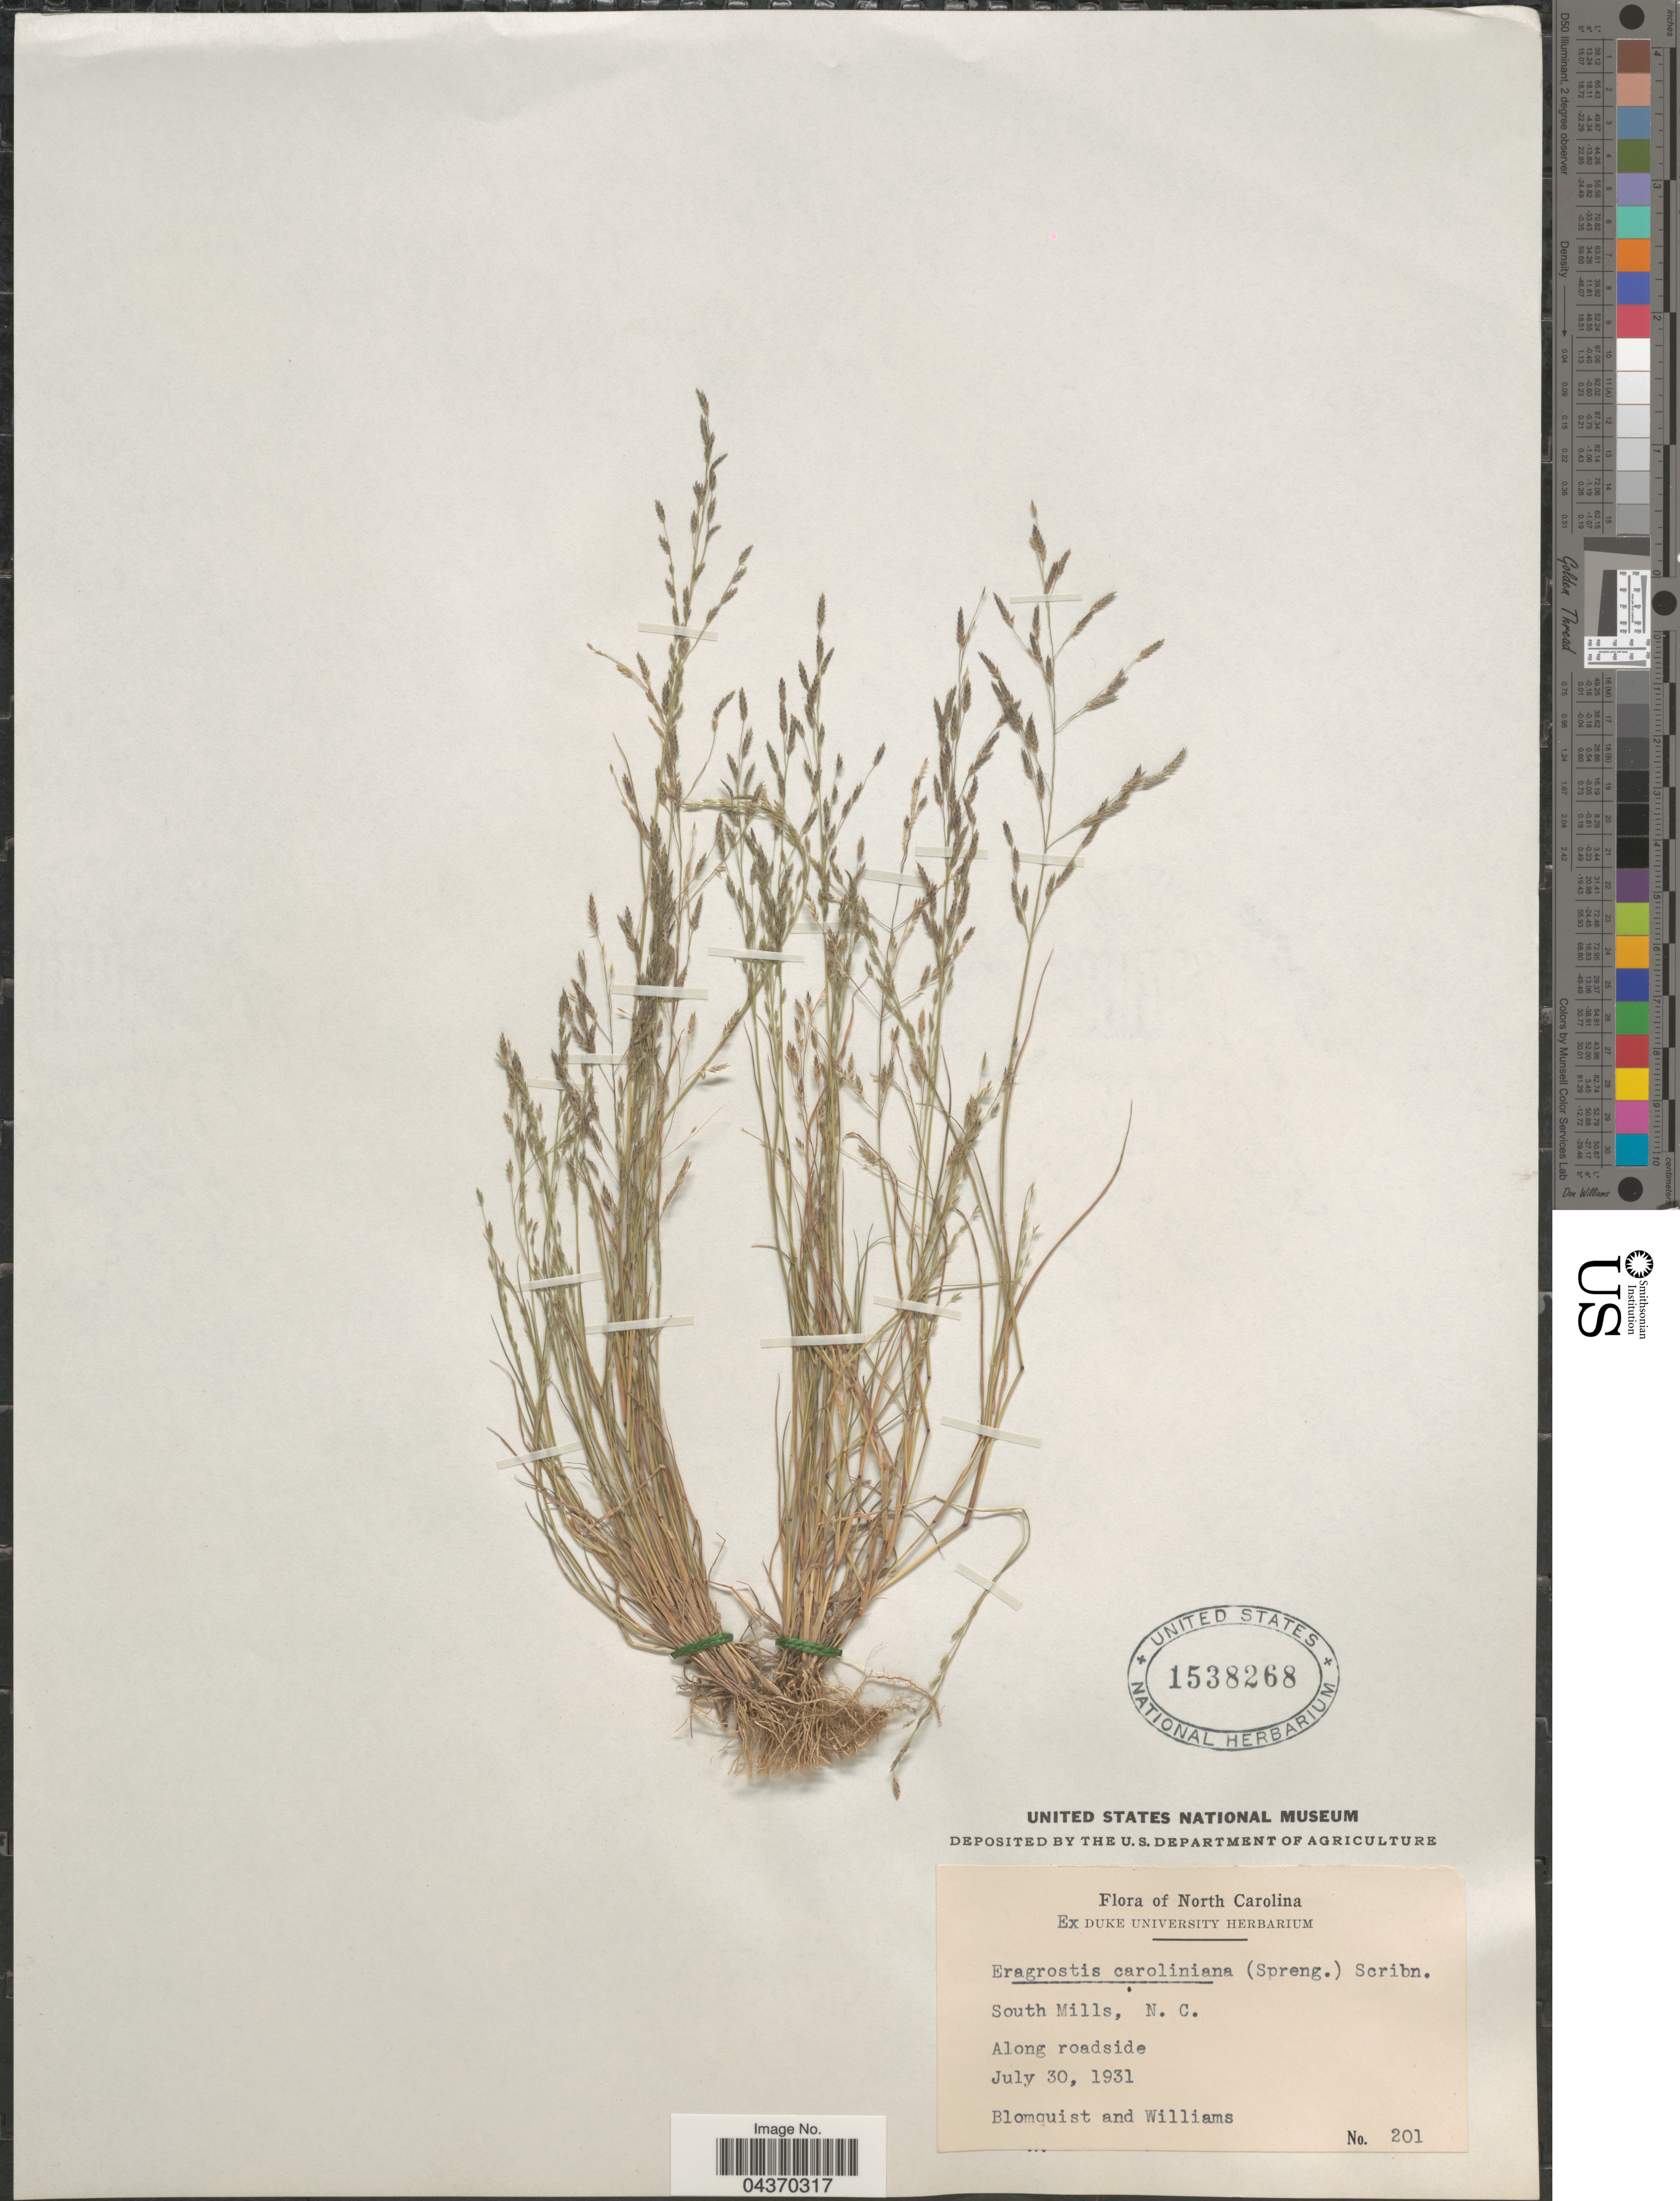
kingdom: Plantae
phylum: Tracheophyta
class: Liliopsida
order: Poales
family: Poaceae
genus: Eragrostis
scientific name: Eragrostis pectinacea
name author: (Michx.) Nees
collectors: Blomquist & -- Williams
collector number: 201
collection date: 1931-07-30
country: United States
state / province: North Carolina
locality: South Mills.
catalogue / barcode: US 1538268